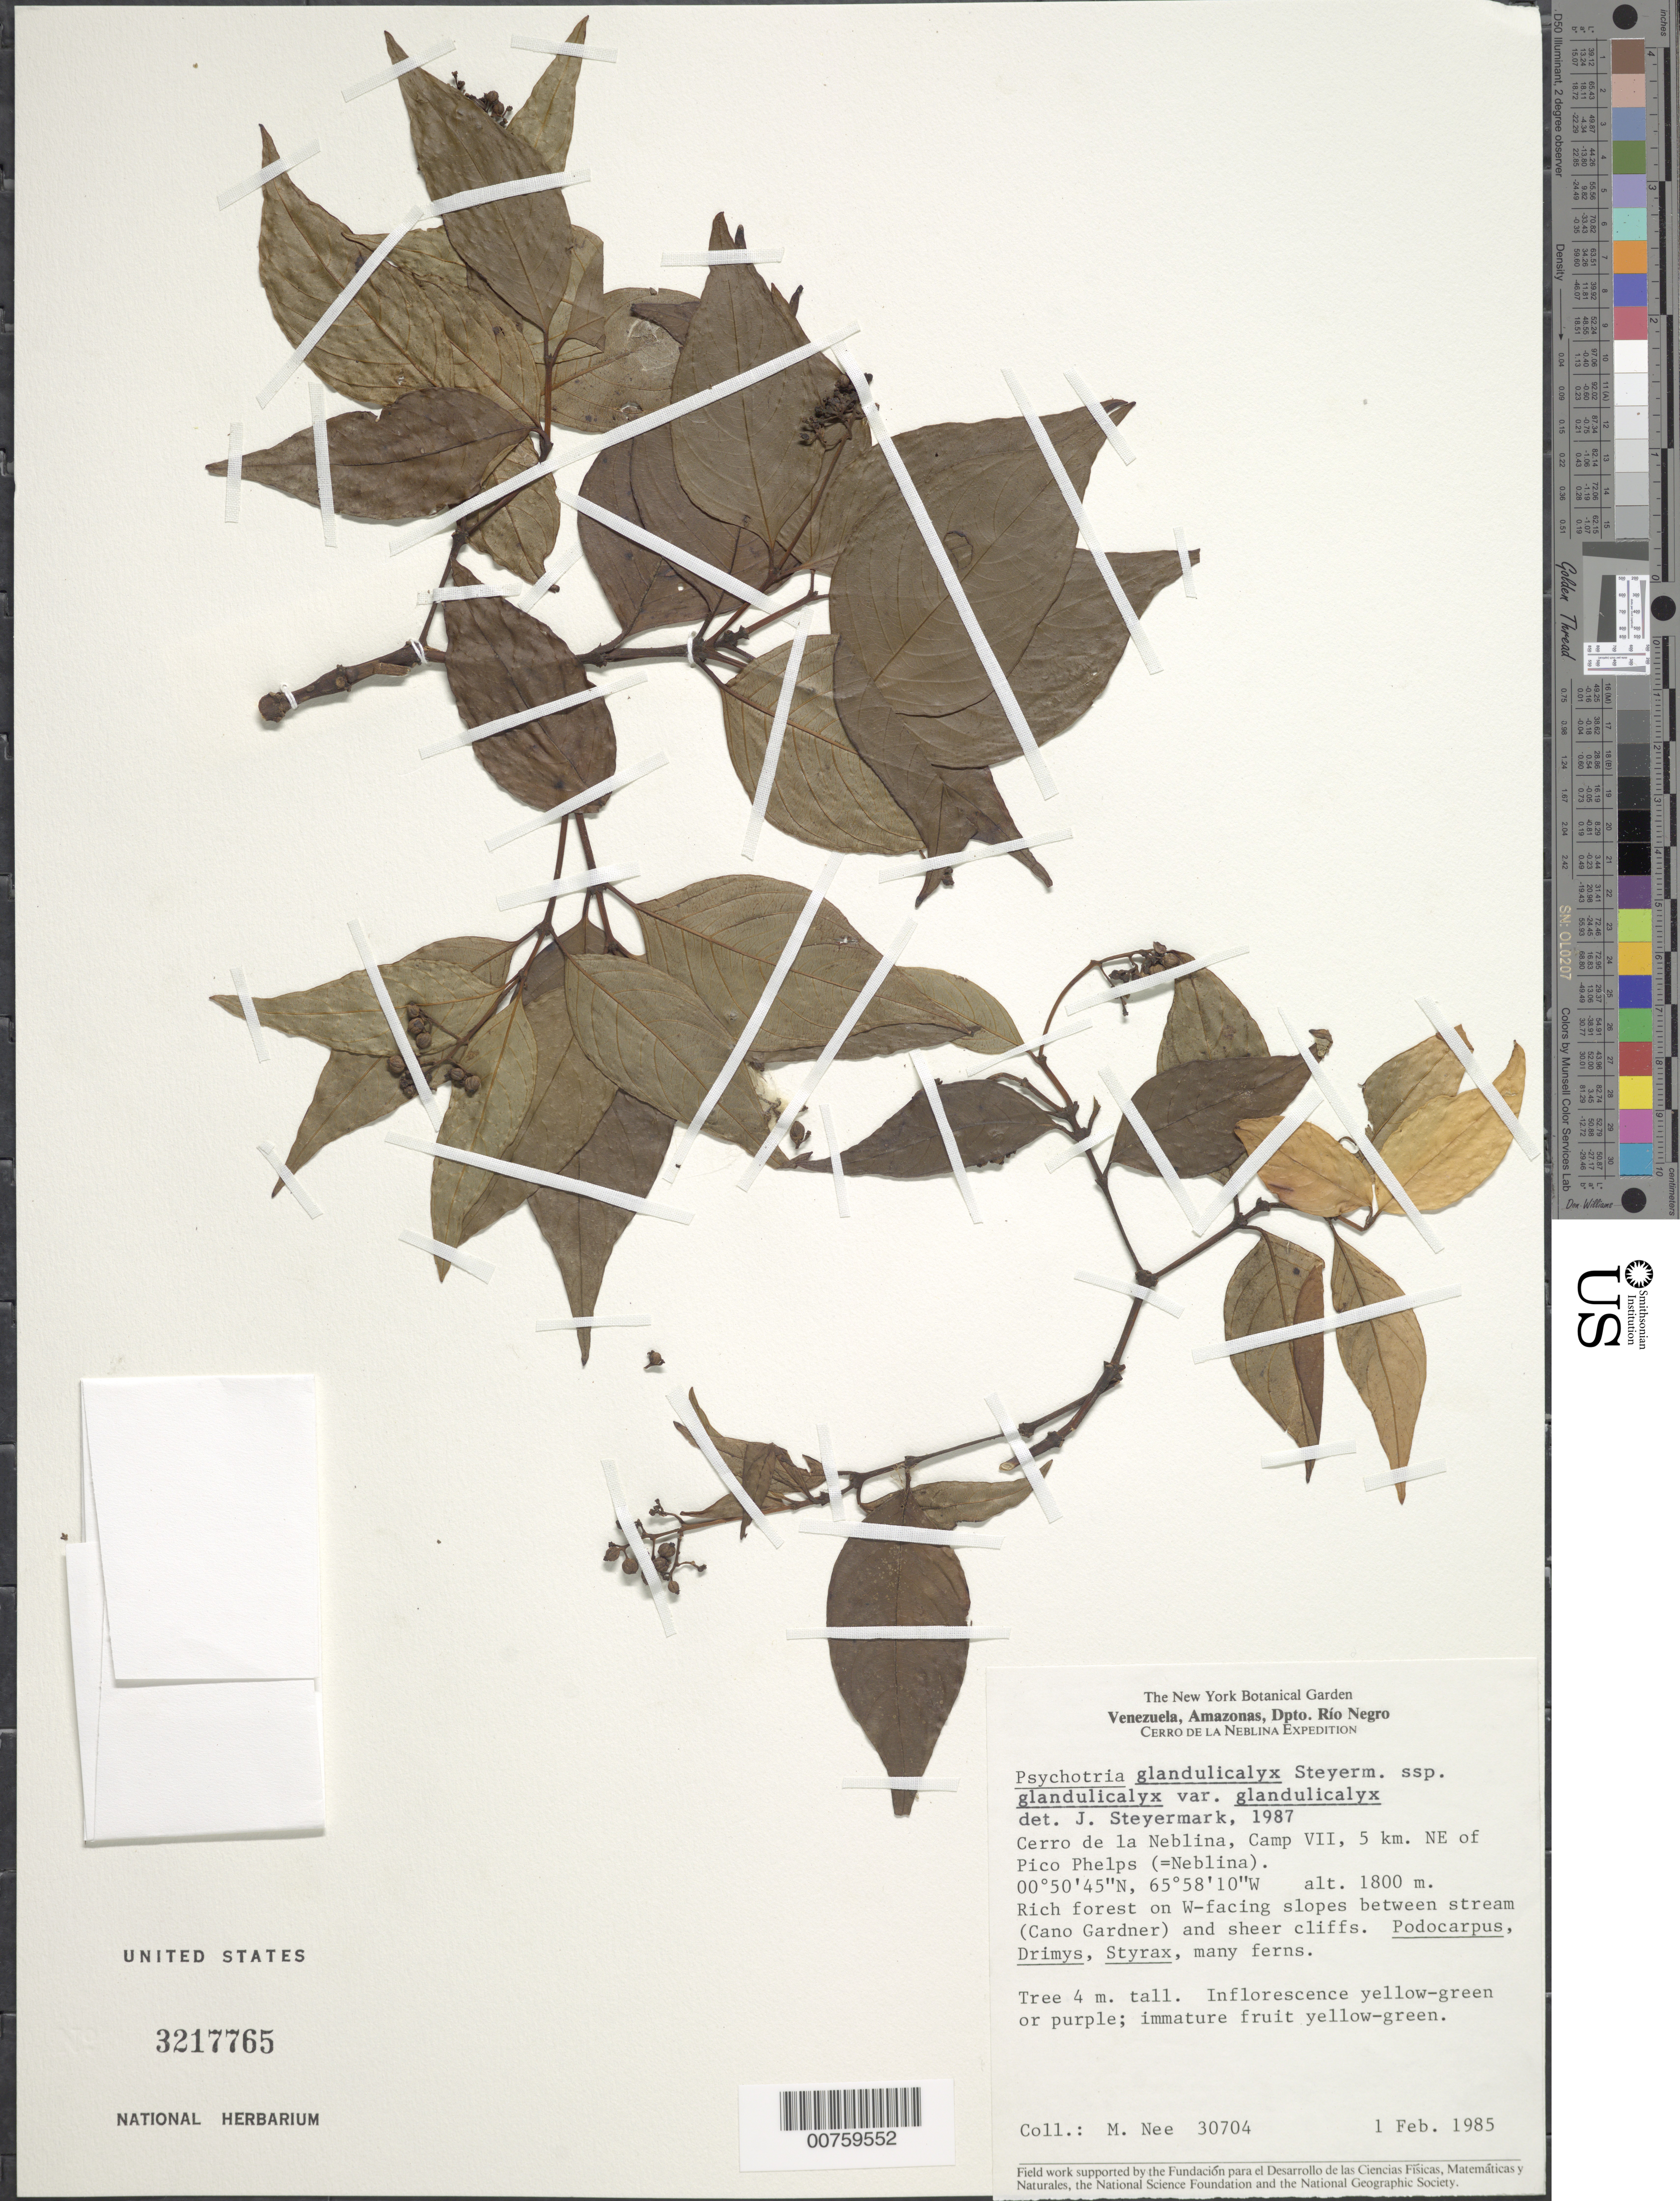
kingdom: Plantae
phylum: Tracheophyta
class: Magnoliopsida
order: Gentianales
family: Rubiaceae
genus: Psychotria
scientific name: Psychotria glandulicalyx var. glandulicalyx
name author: Steyerm.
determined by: Steyermark, Julian A., (VEN)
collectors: M. Nee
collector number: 30704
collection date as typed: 1-Feb-85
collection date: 1985-02-01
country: Venezuela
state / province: Amazonas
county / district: Río Negro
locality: Cerro de la Neblina, Camp VII, 4 km NE of Pico Phelps (=Neblina)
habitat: Rich forest on W-facing slopes between stream (Cano Gardner) and sheer cliffs; Podocarpus, Drimys, Styrax, many ferns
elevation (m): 1800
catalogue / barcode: US 3217765